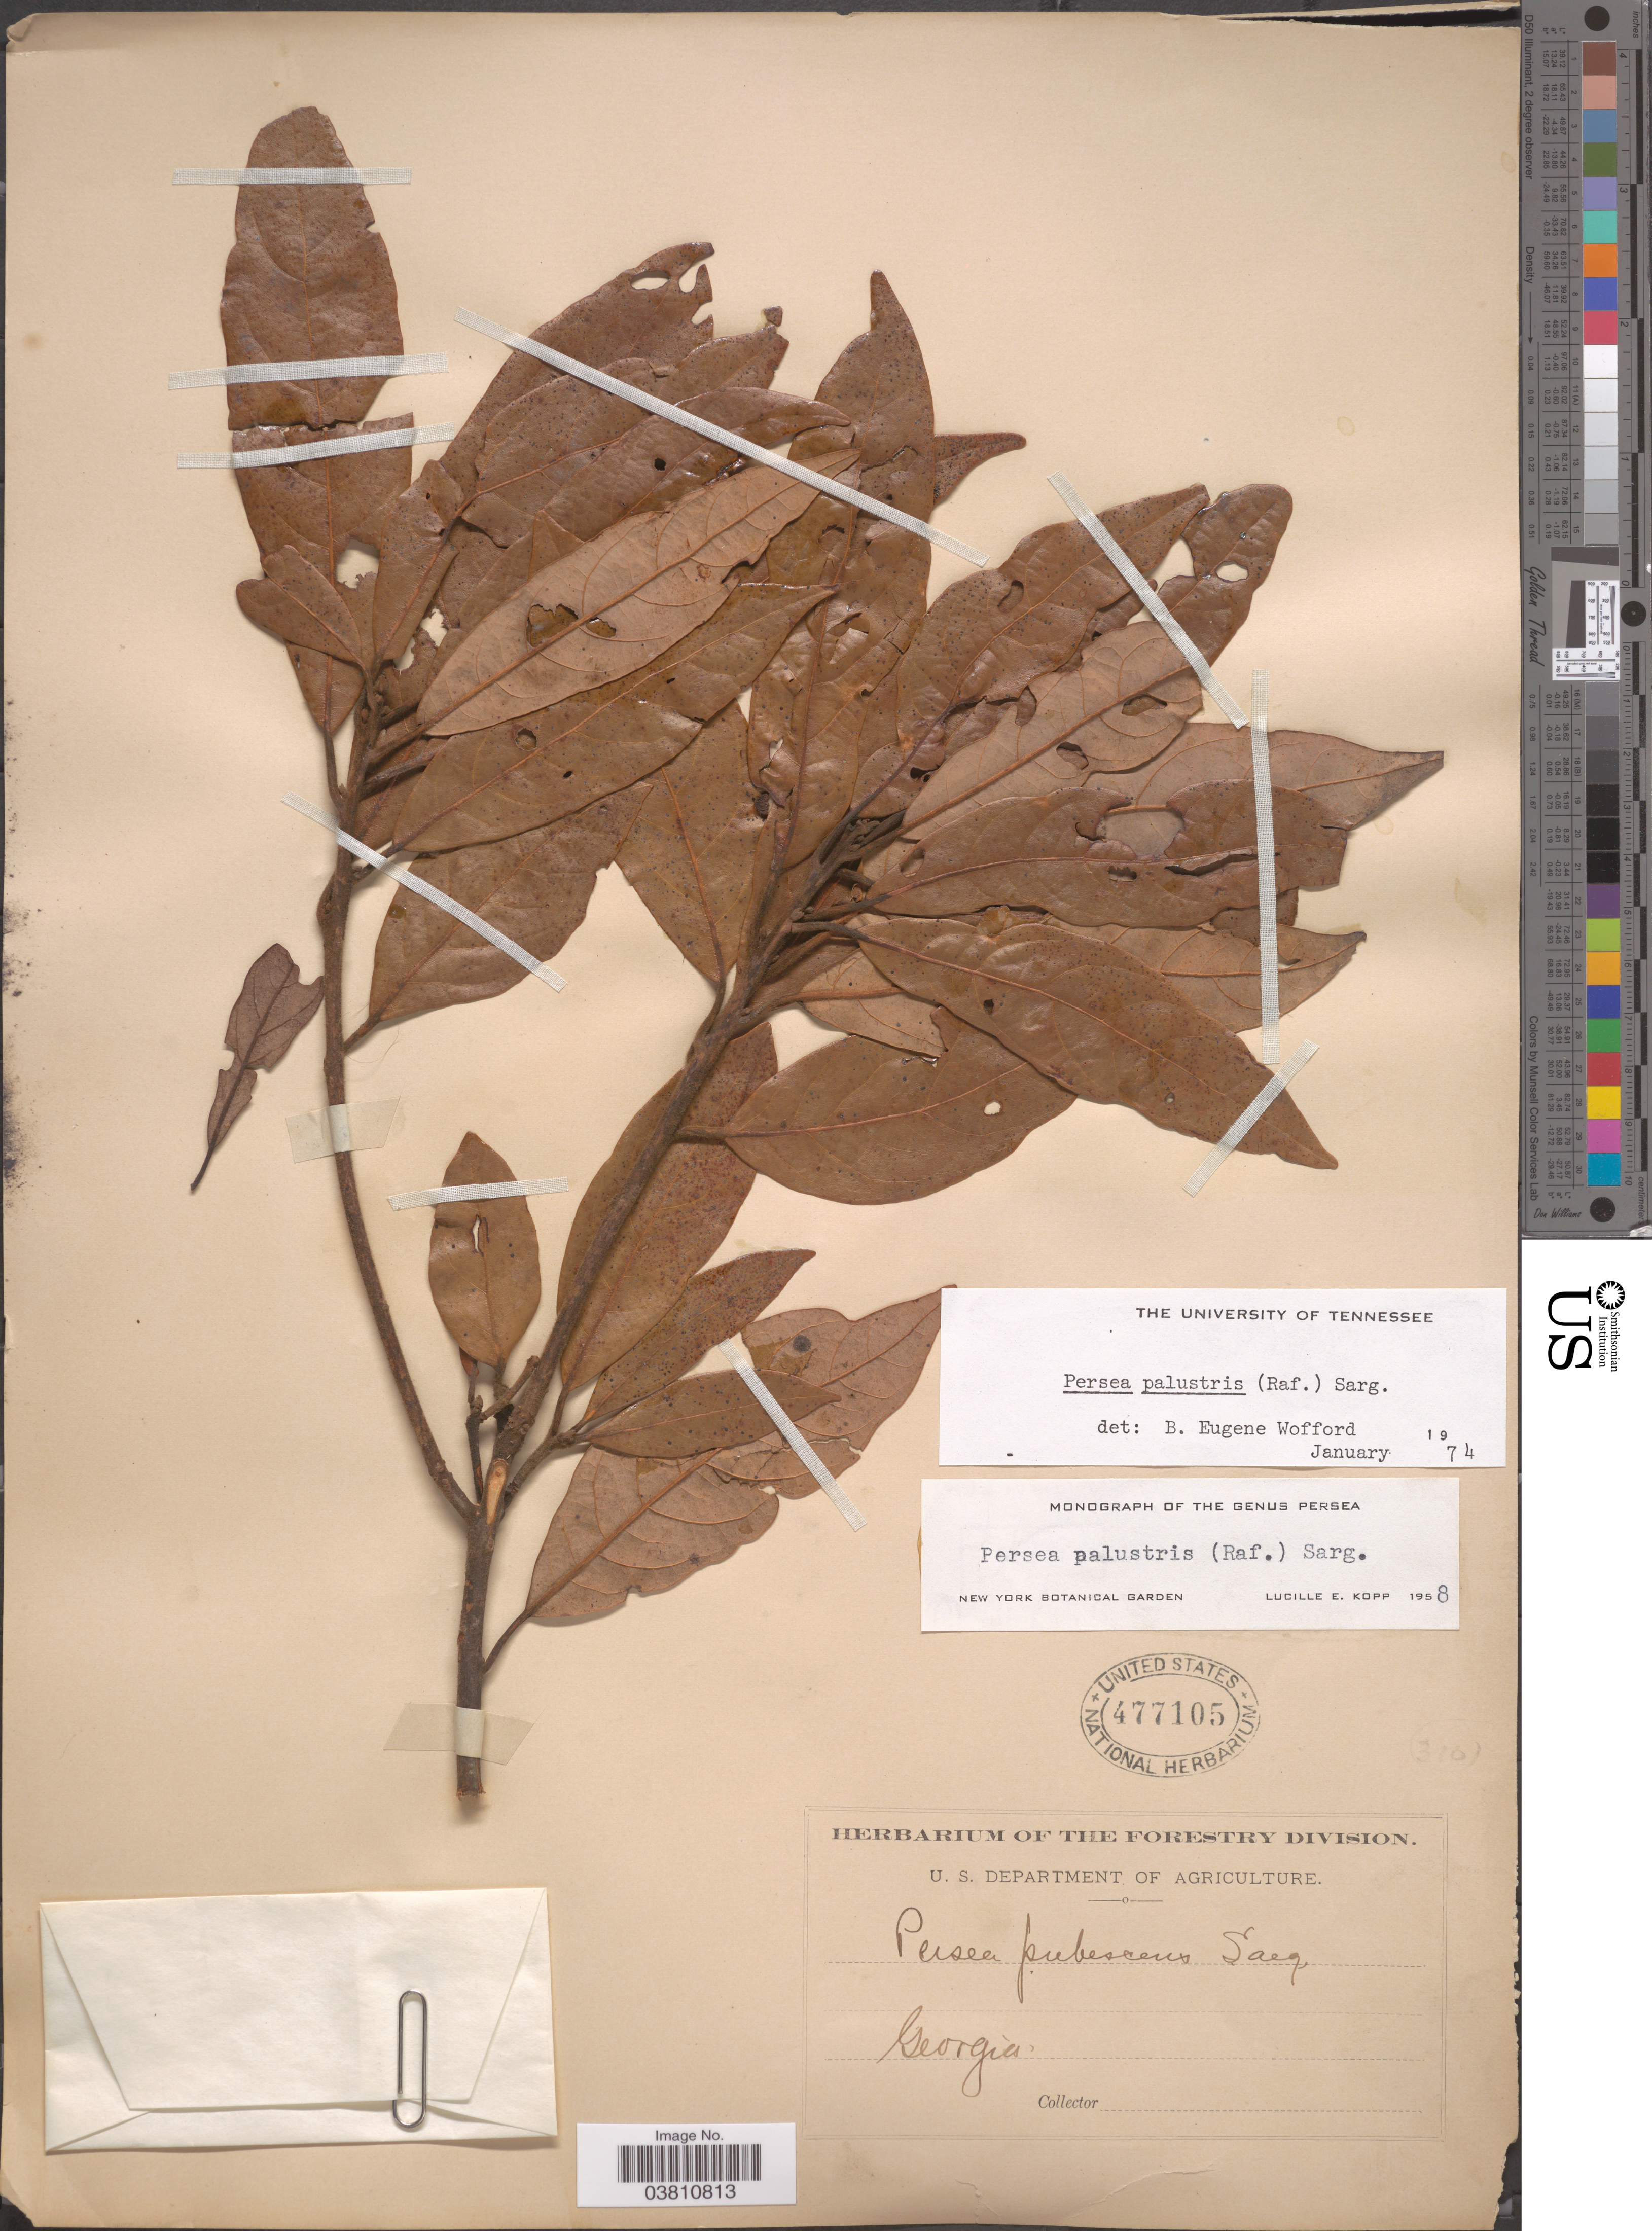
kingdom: Plantae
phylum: Tracheophyta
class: Magnoliopsida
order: Laurales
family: Lauraceae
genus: Persea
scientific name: Persea palustris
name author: (Raf.) Sarg.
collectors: Ex herb. of the Forestry Division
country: United States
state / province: Georgia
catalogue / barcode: US 477105